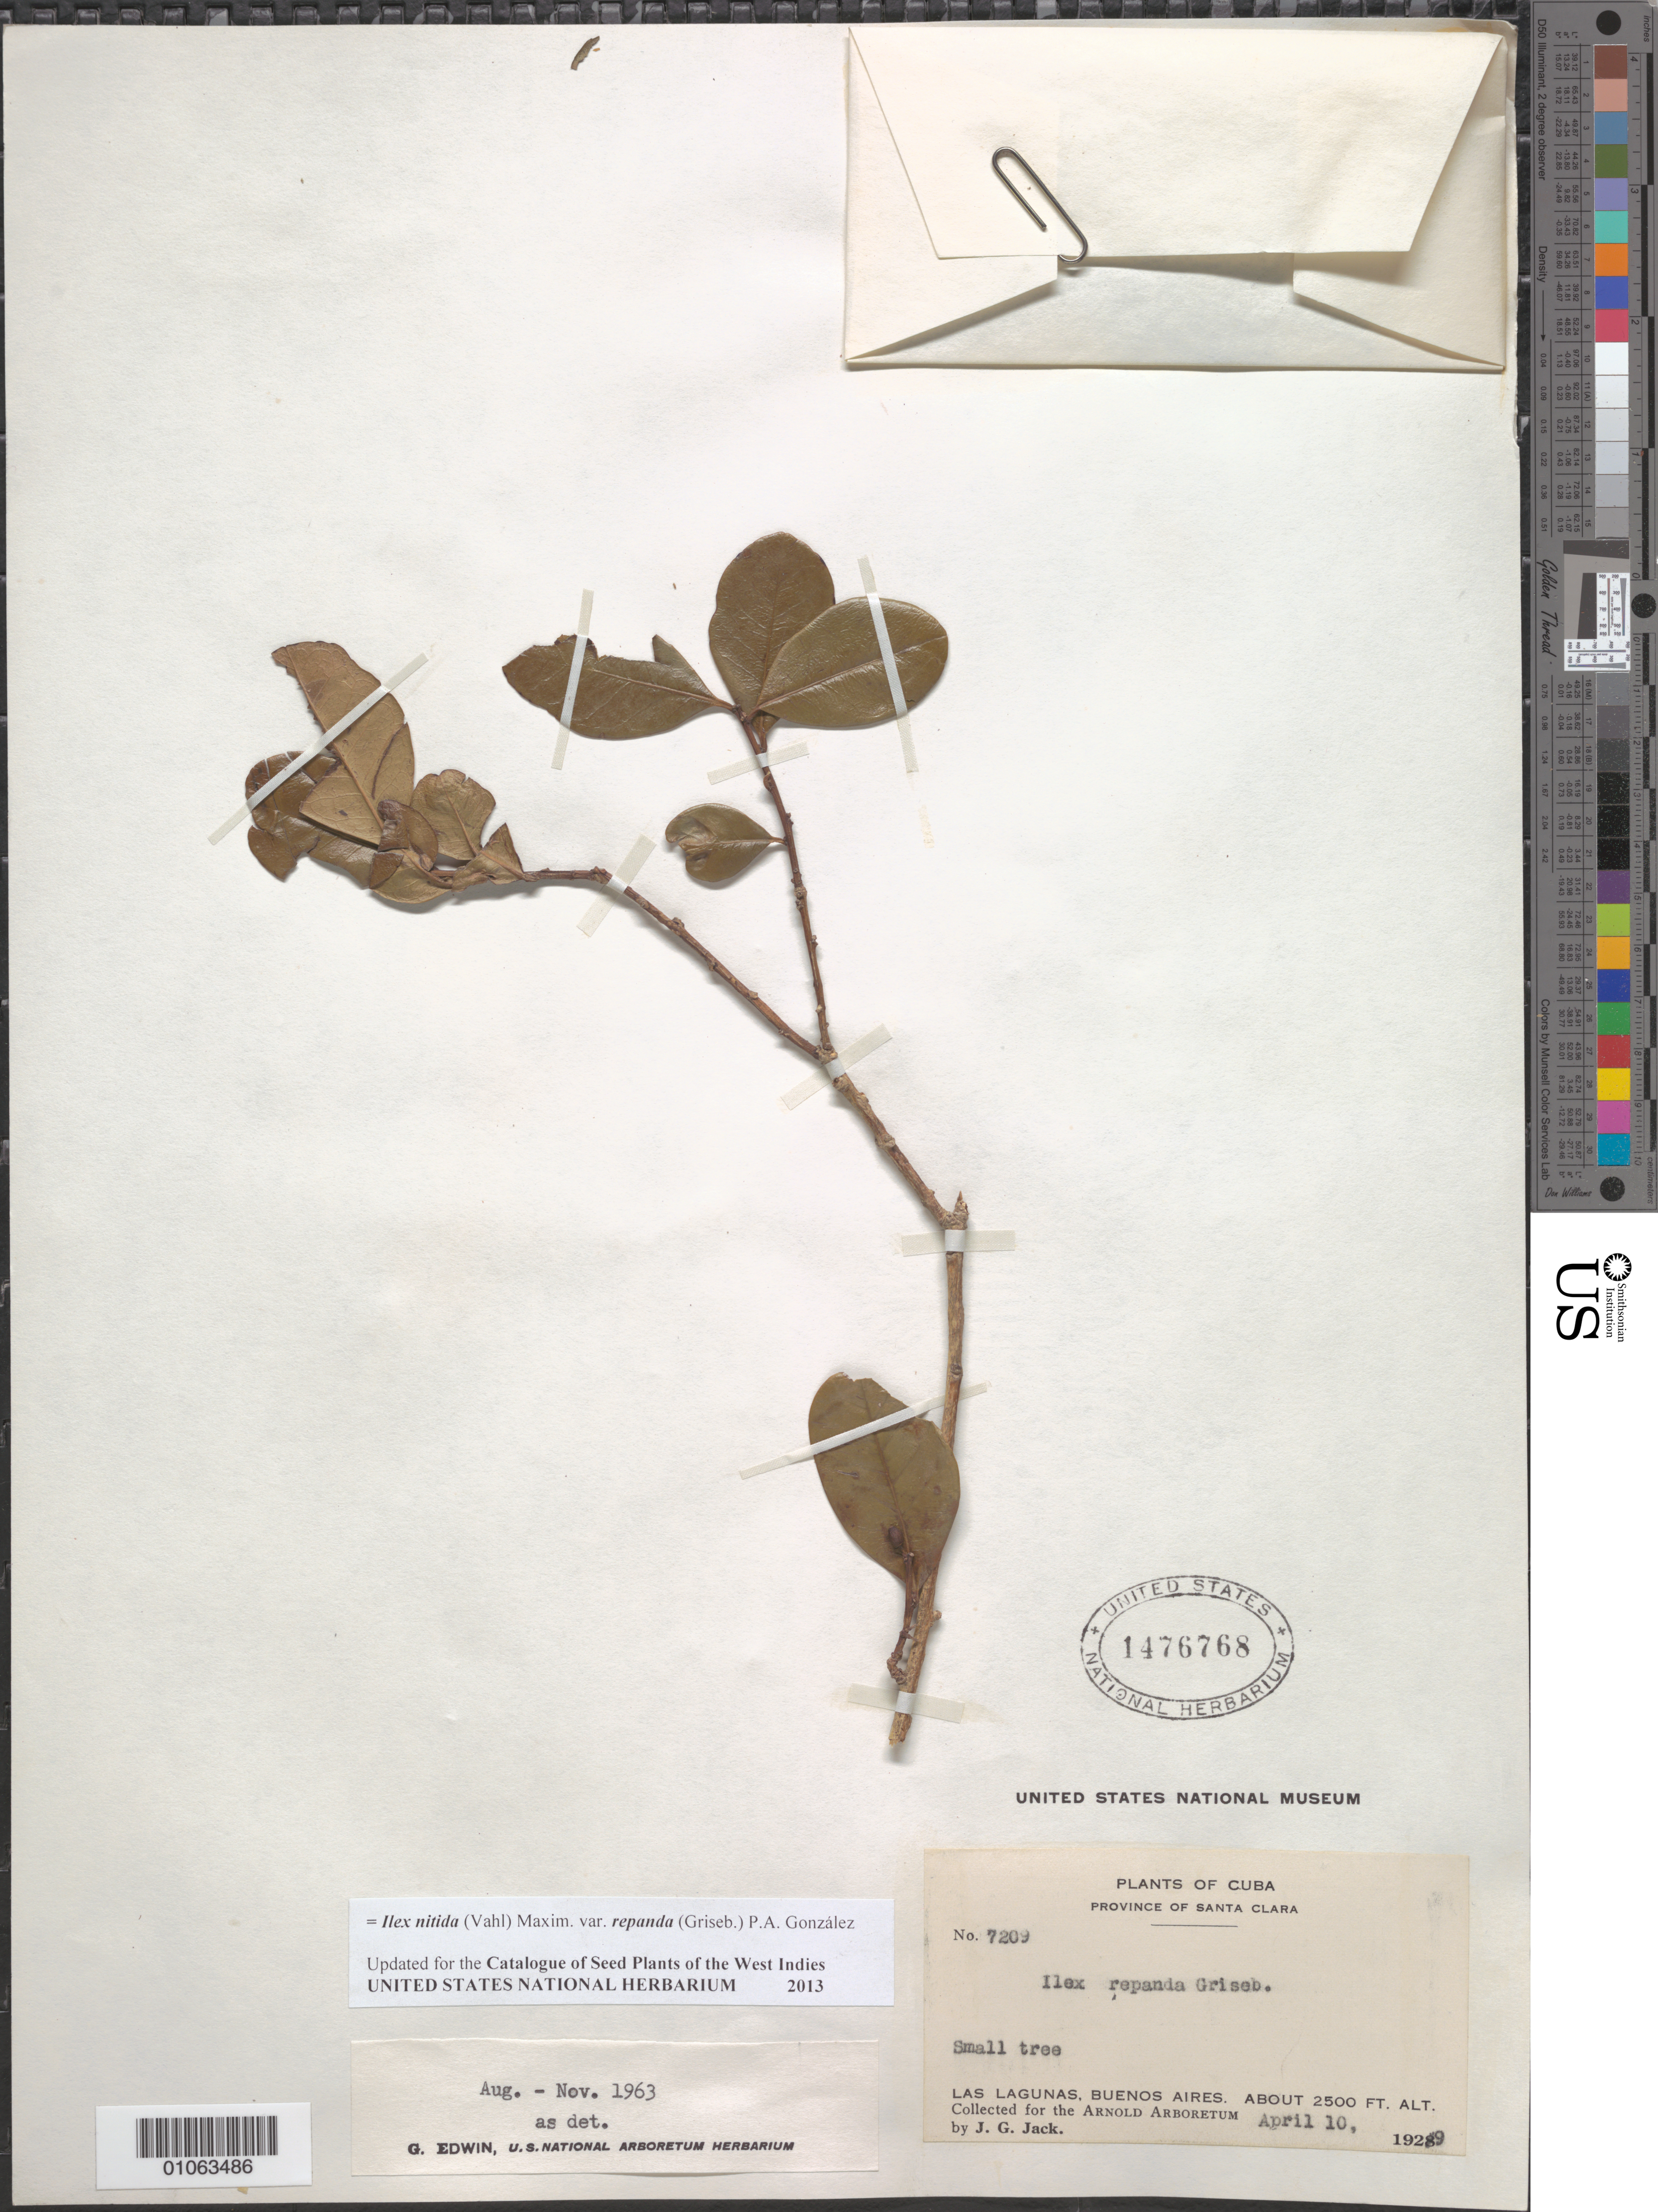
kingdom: Plantae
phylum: Tracheophyta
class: Magnoliopsida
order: Aquifoliales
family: Aquifoliaceae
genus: Ilex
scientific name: Ilex nitida var. repanda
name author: (Griseb.) P. A. González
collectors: J. G. Jack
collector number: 7209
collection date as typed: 10 Apr 1929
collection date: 1929-04-10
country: Cuba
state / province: Villa Clara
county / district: Santa Clara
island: Cuba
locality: Las Lagunas de Buenos Aires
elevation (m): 762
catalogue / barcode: US 1476768